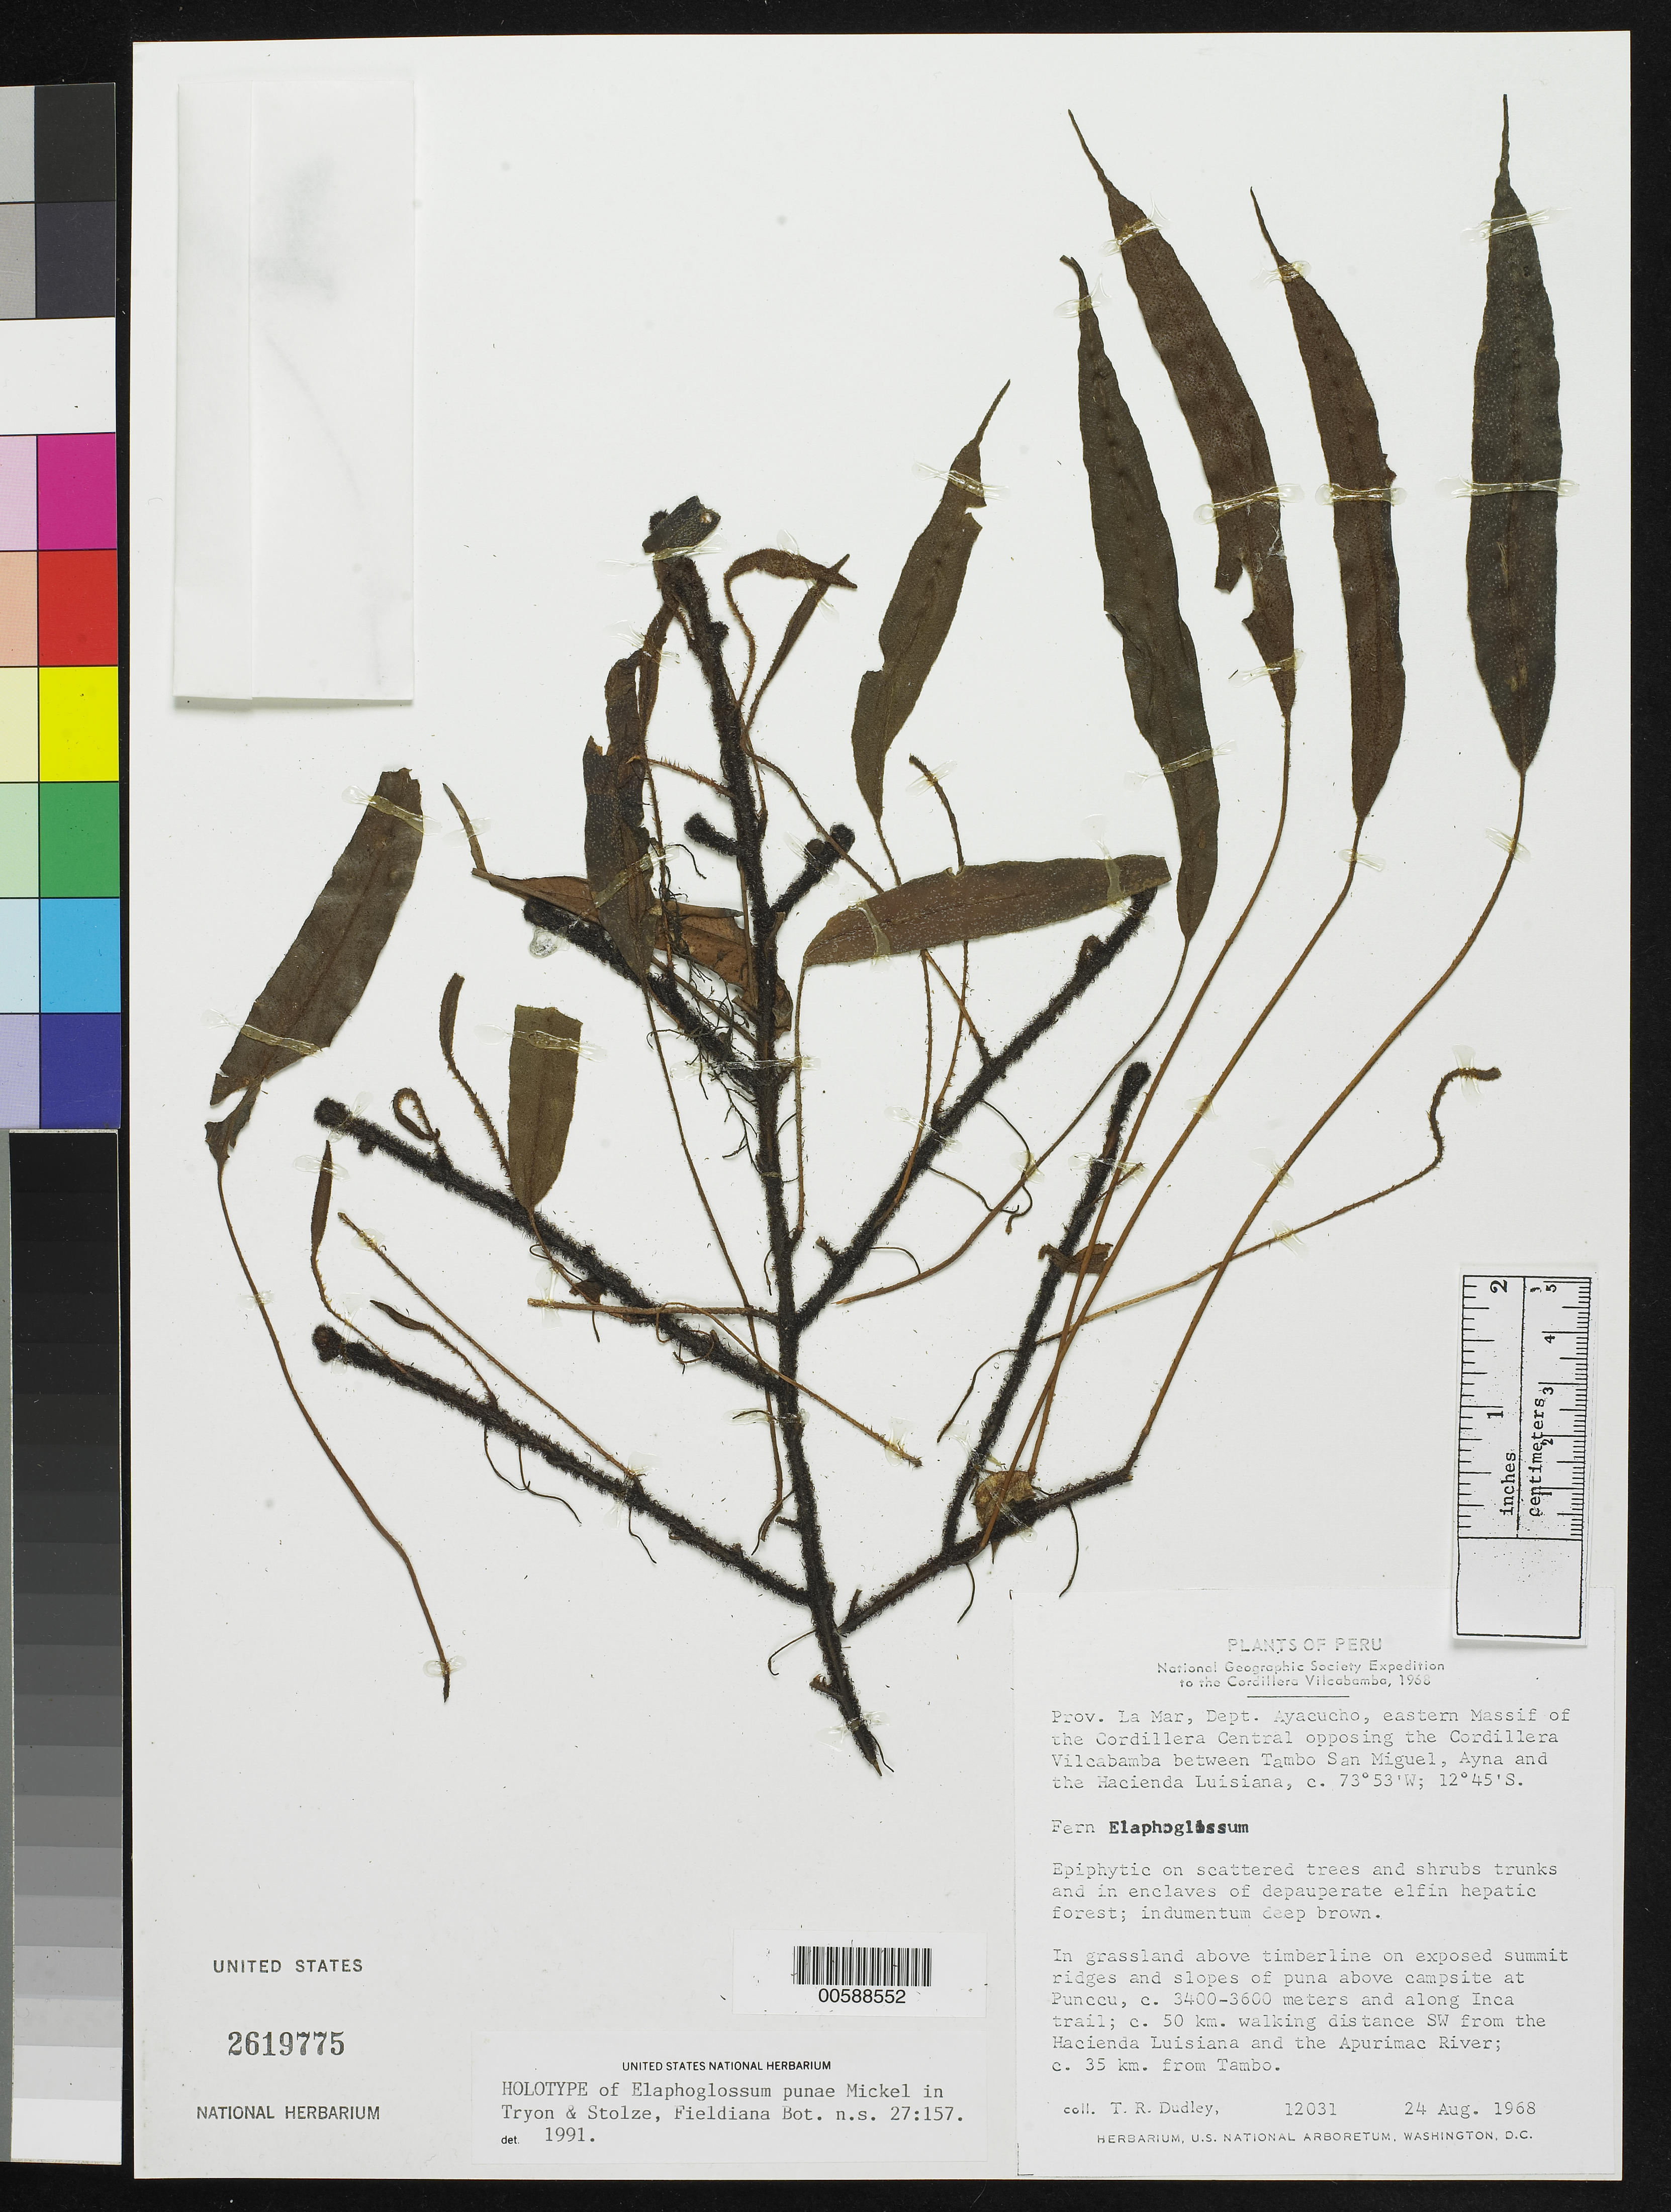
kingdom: Plantae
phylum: Tracheophyta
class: Polypodiopsida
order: Polypodiales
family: Dryopteridaceae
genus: Elaphoglossum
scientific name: Elaphoglossum punae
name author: Mickel in A.F. Tryon & Stolze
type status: Holotype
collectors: T. R. Dudley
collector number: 12031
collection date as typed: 24 Aug 1968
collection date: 1968-08-24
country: Peru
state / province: Ayacucho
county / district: La Mar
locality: eastern massif of Cordillera Central opposing Cordillera Vilcabamba between Tambo, San Miguel, Ayna and Hacienda Luisiana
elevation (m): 3400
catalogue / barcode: US 2619775